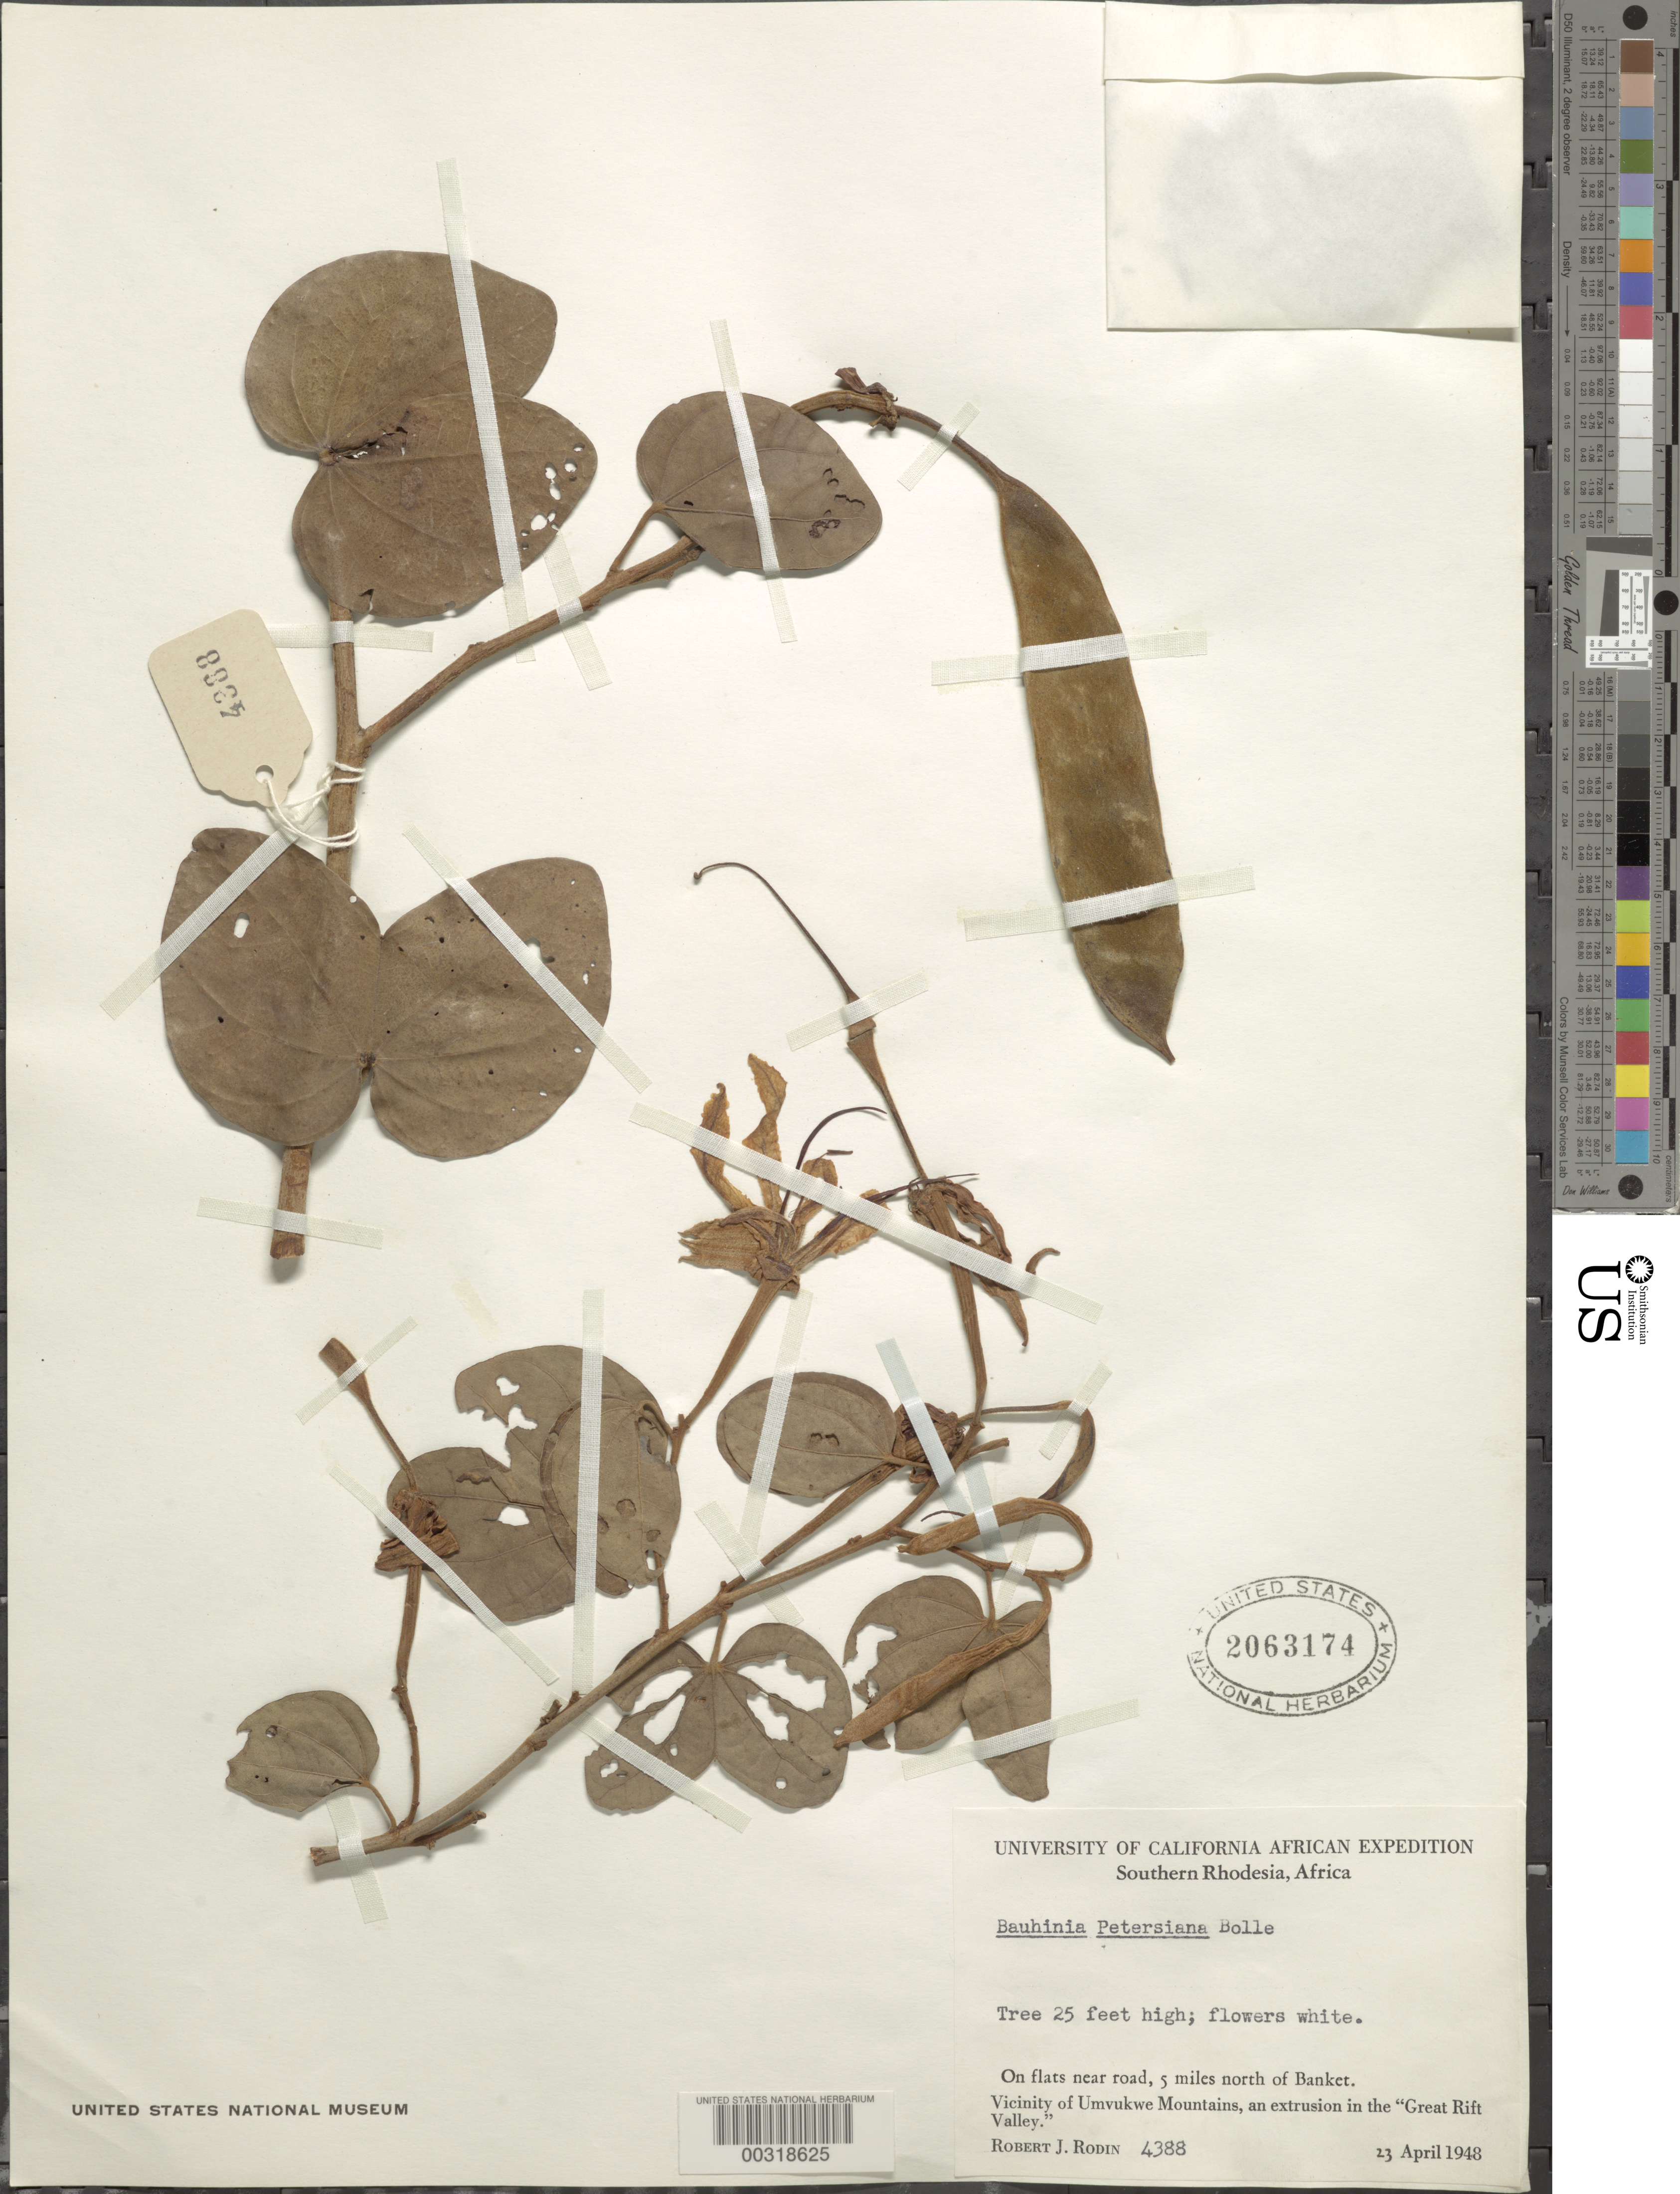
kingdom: Plantae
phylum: Tracheophyta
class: Magnoliopsida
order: Fabales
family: Fabaceae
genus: Bauhinia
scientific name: Bauhinia petersiana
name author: Bolle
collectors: R. J. Rodin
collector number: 4388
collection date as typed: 23 Apr 1948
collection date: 1948-04-23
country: Zimbabwe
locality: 5 mi n of banket; vicinity of umvukwe mountains, an extrusion in the "great rift valley"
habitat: On flats near road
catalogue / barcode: US 2063174